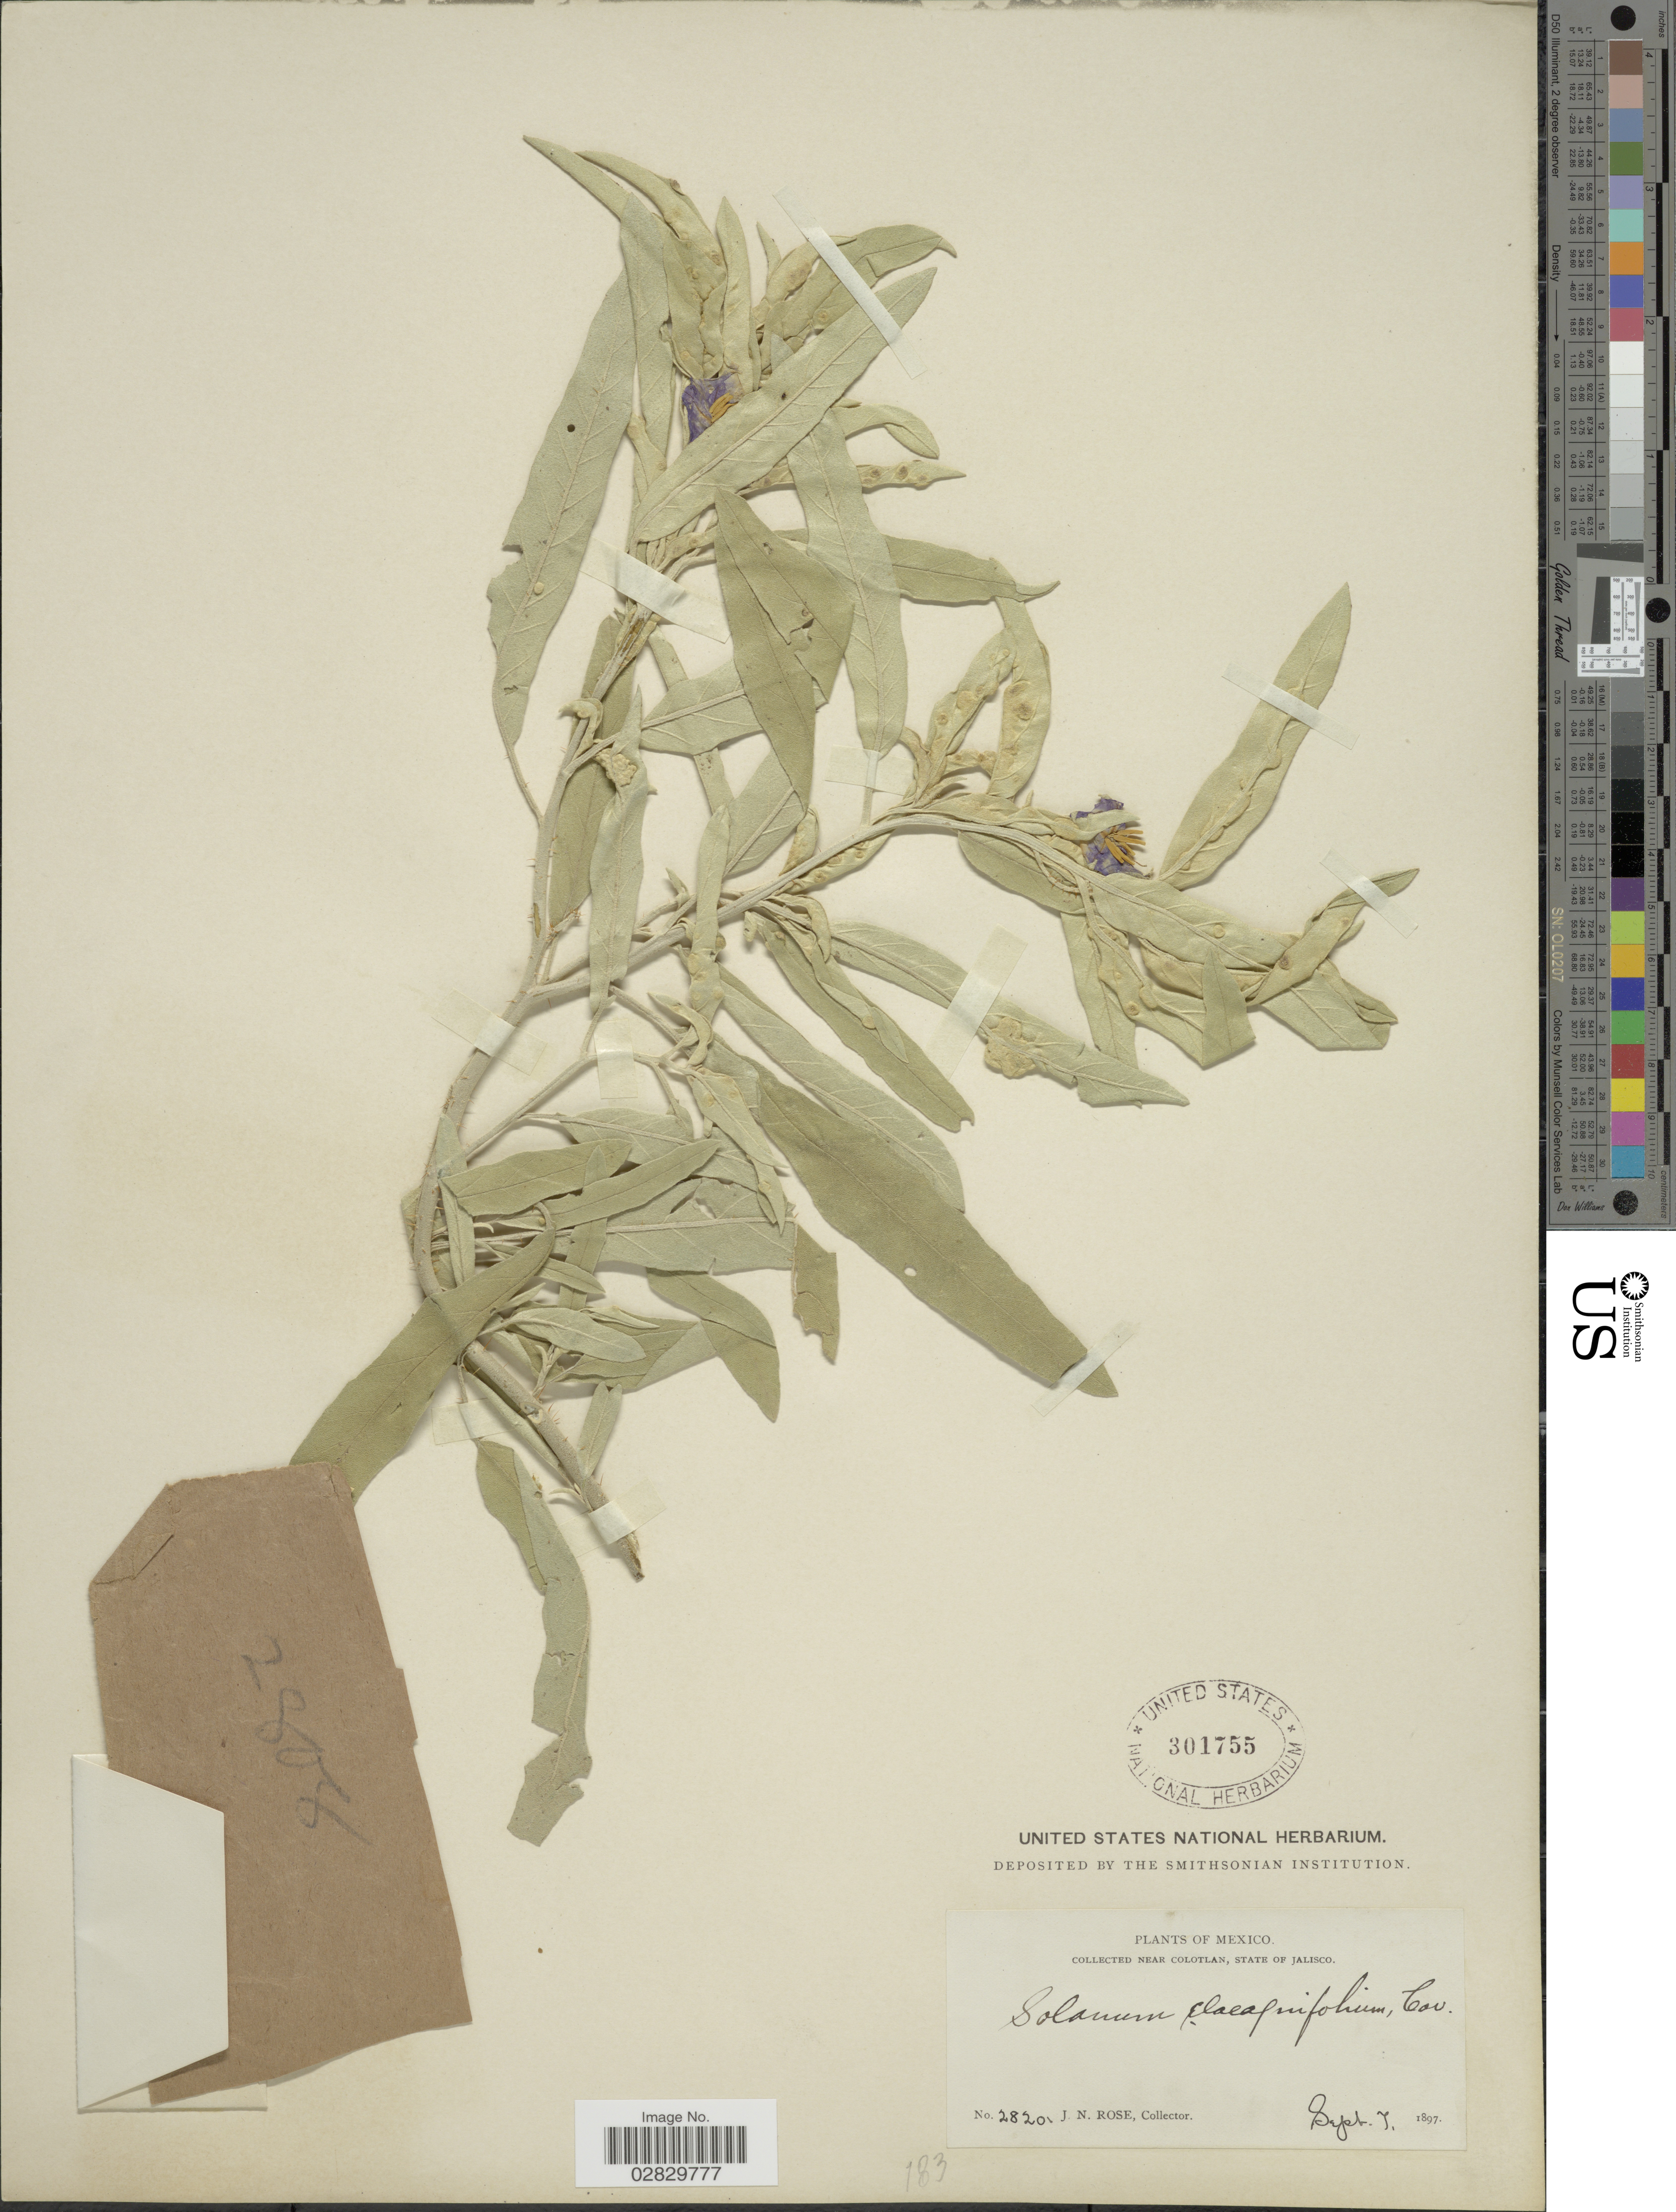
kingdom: Plantae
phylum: Tracheophyta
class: Magnoliopsida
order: Solanales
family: Solanaceae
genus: Solanum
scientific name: Solanum elaeagnifolium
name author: Cav.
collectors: J. N. Rose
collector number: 2820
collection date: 1897-09-07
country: Mexico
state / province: Jalisco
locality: Near Colotlan.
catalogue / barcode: US 301755